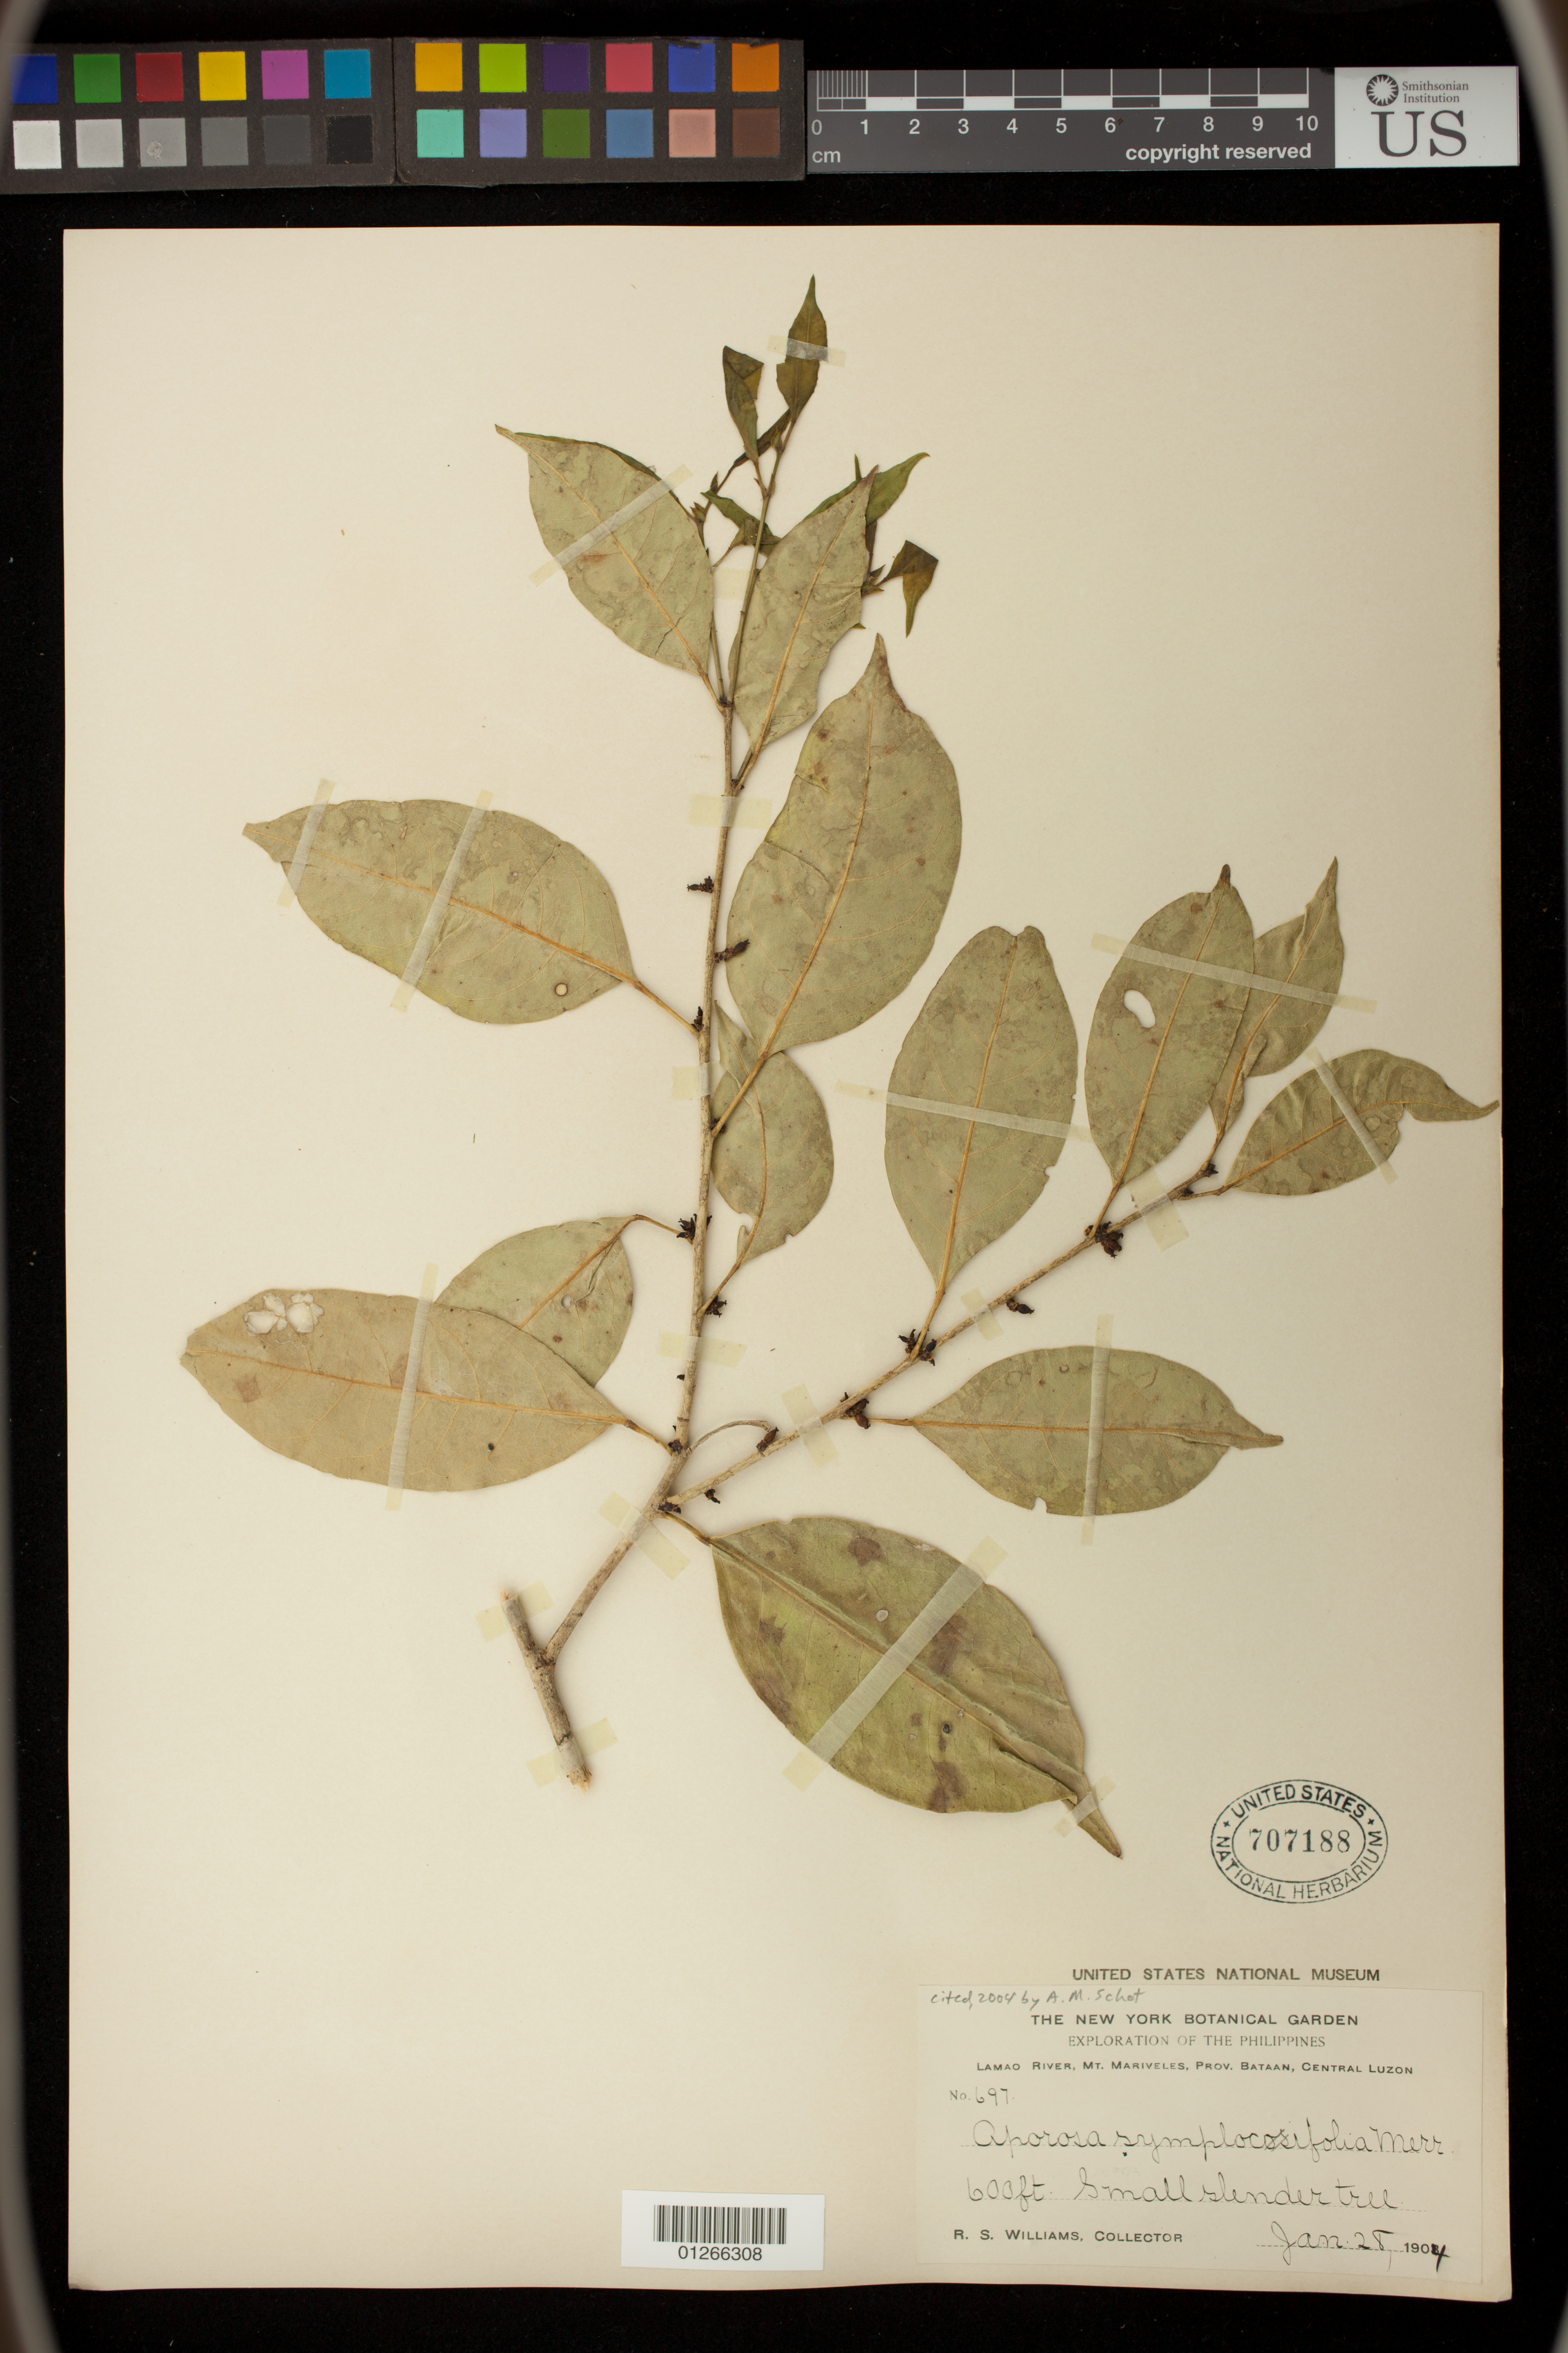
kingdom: Plantae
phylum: Tracheophyta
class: Magnoliopsida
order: Malpighiales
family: Phyllanthaceae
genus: Aporosa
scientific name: Aporosa symplocifolia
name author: Merr.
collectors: R. S. Williams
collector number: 697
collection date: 1904-01-28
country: Philippines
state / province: Central Luzon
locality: Lamao River, Mt. Mariveles,, Prov. Bataan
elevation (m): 183